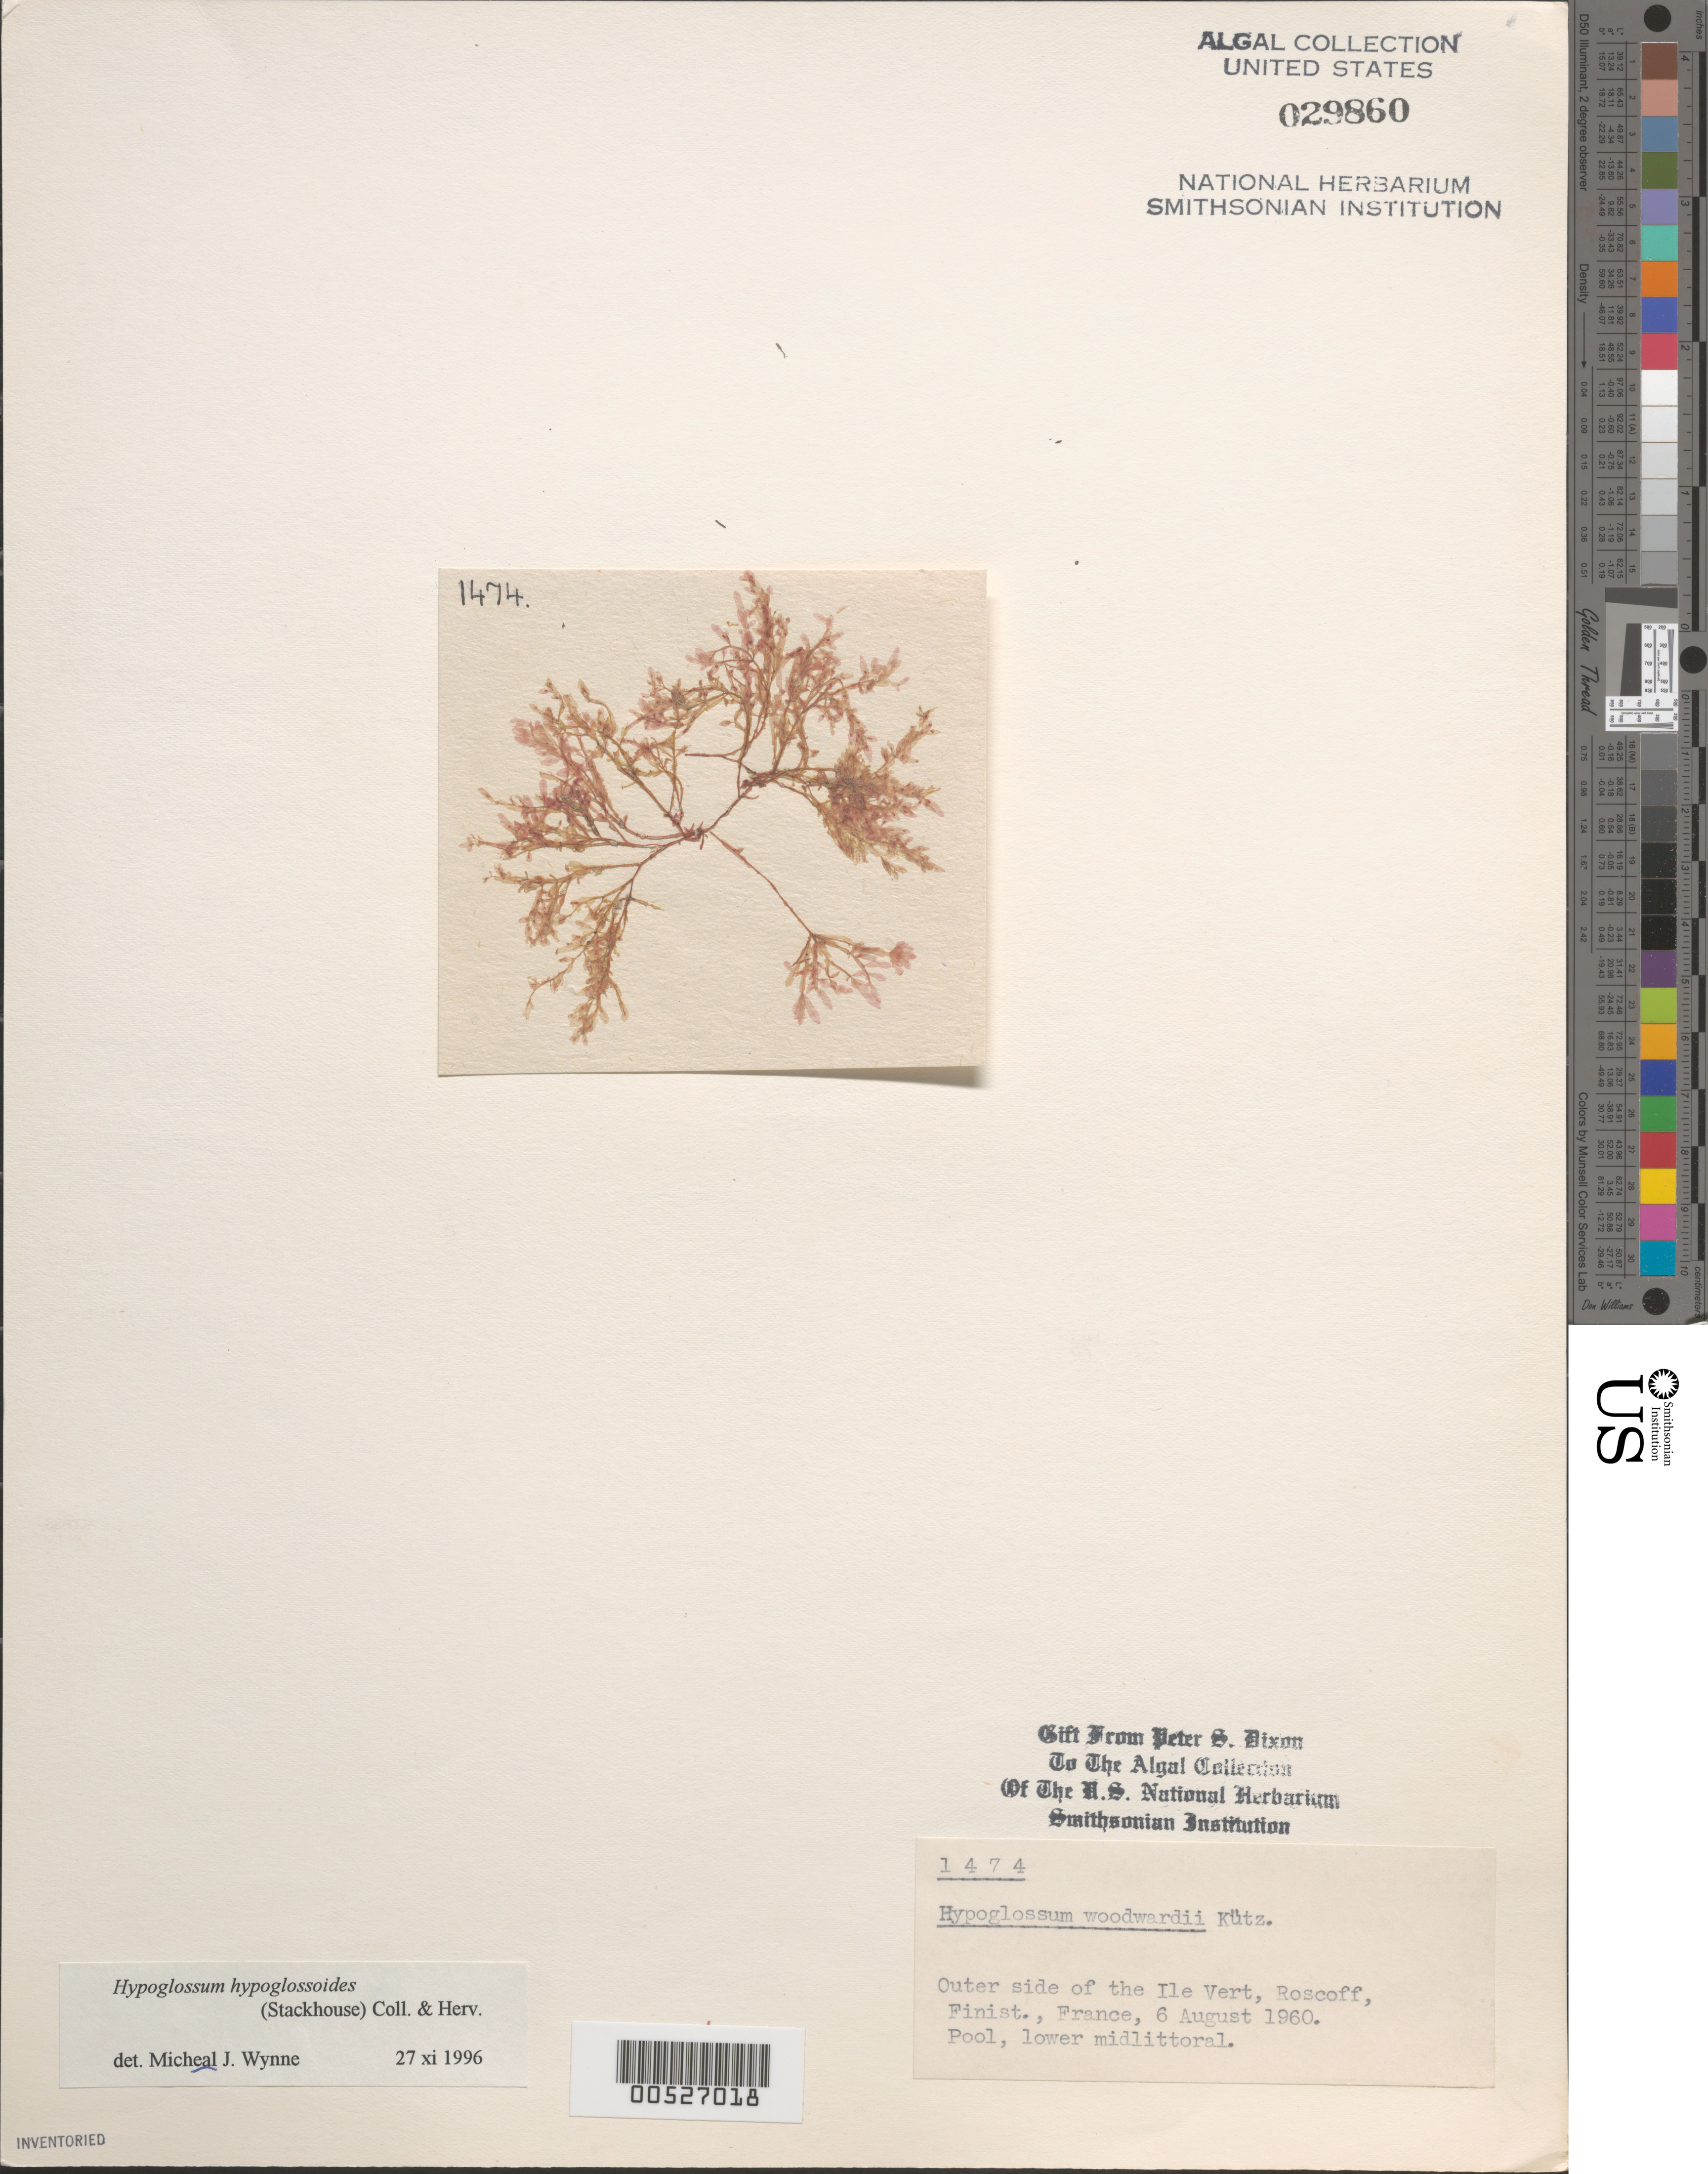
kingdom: Plantae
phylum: Rhodophyta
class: Florideophyceae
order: Ceramiales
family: Delesseriaceae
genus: Hypoglossum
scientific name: Hypoglossum hypoglossoides (Harv.) Womersley & Shepley, nom. illeg.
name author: (Harv.) Womersley & Shepley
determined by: Wynne, M. J.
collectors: P. S. Dixon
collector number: PSD 1474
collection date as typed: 06 Aug 1960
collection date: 1960-08-06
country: France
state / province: Bretagne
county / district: Finistère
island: Ile Verte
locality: Roscoff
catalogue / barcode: US 29860